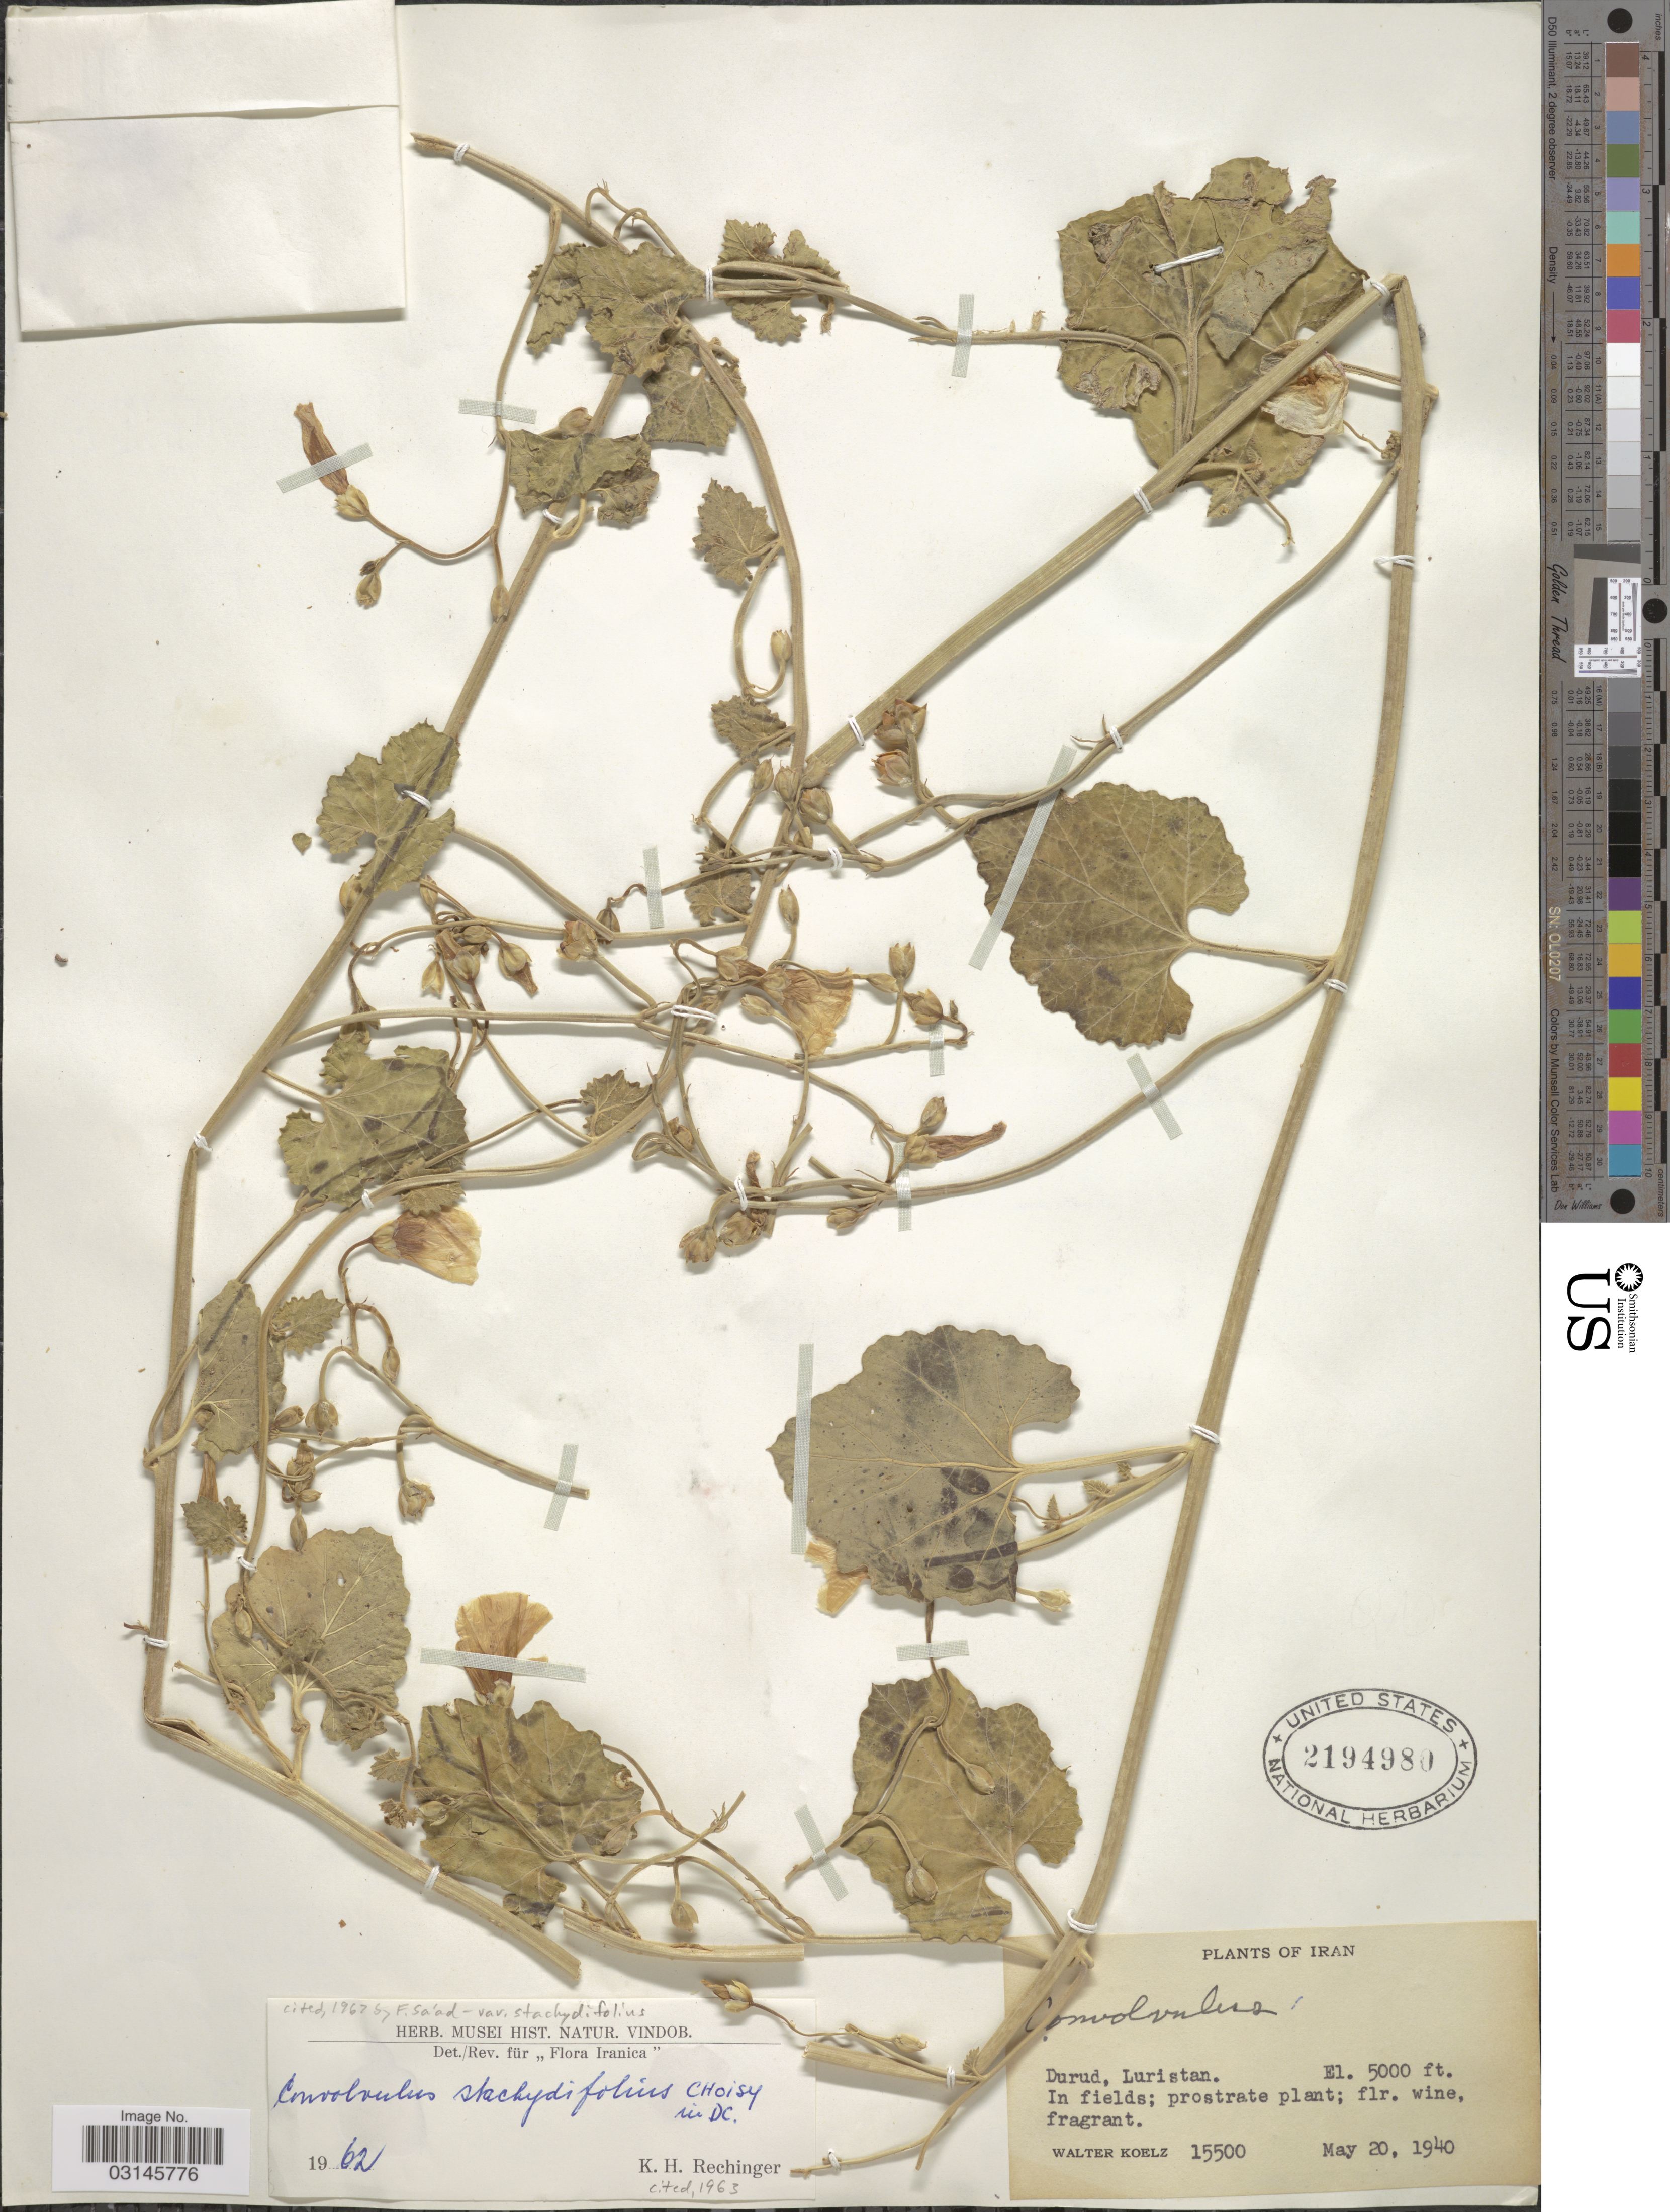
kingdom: Plantae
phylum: Tracheophyta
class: Magnoliopsida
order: Solanales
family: Convolvulaceae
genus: Convolvulus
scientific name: Convolvulus stachydifolius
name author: Choisy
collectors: W. N. Koelz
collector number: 15500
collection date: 1940-05-20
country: Iran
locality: Durud, Luristan.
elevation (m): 1524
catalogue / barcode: US 2194980